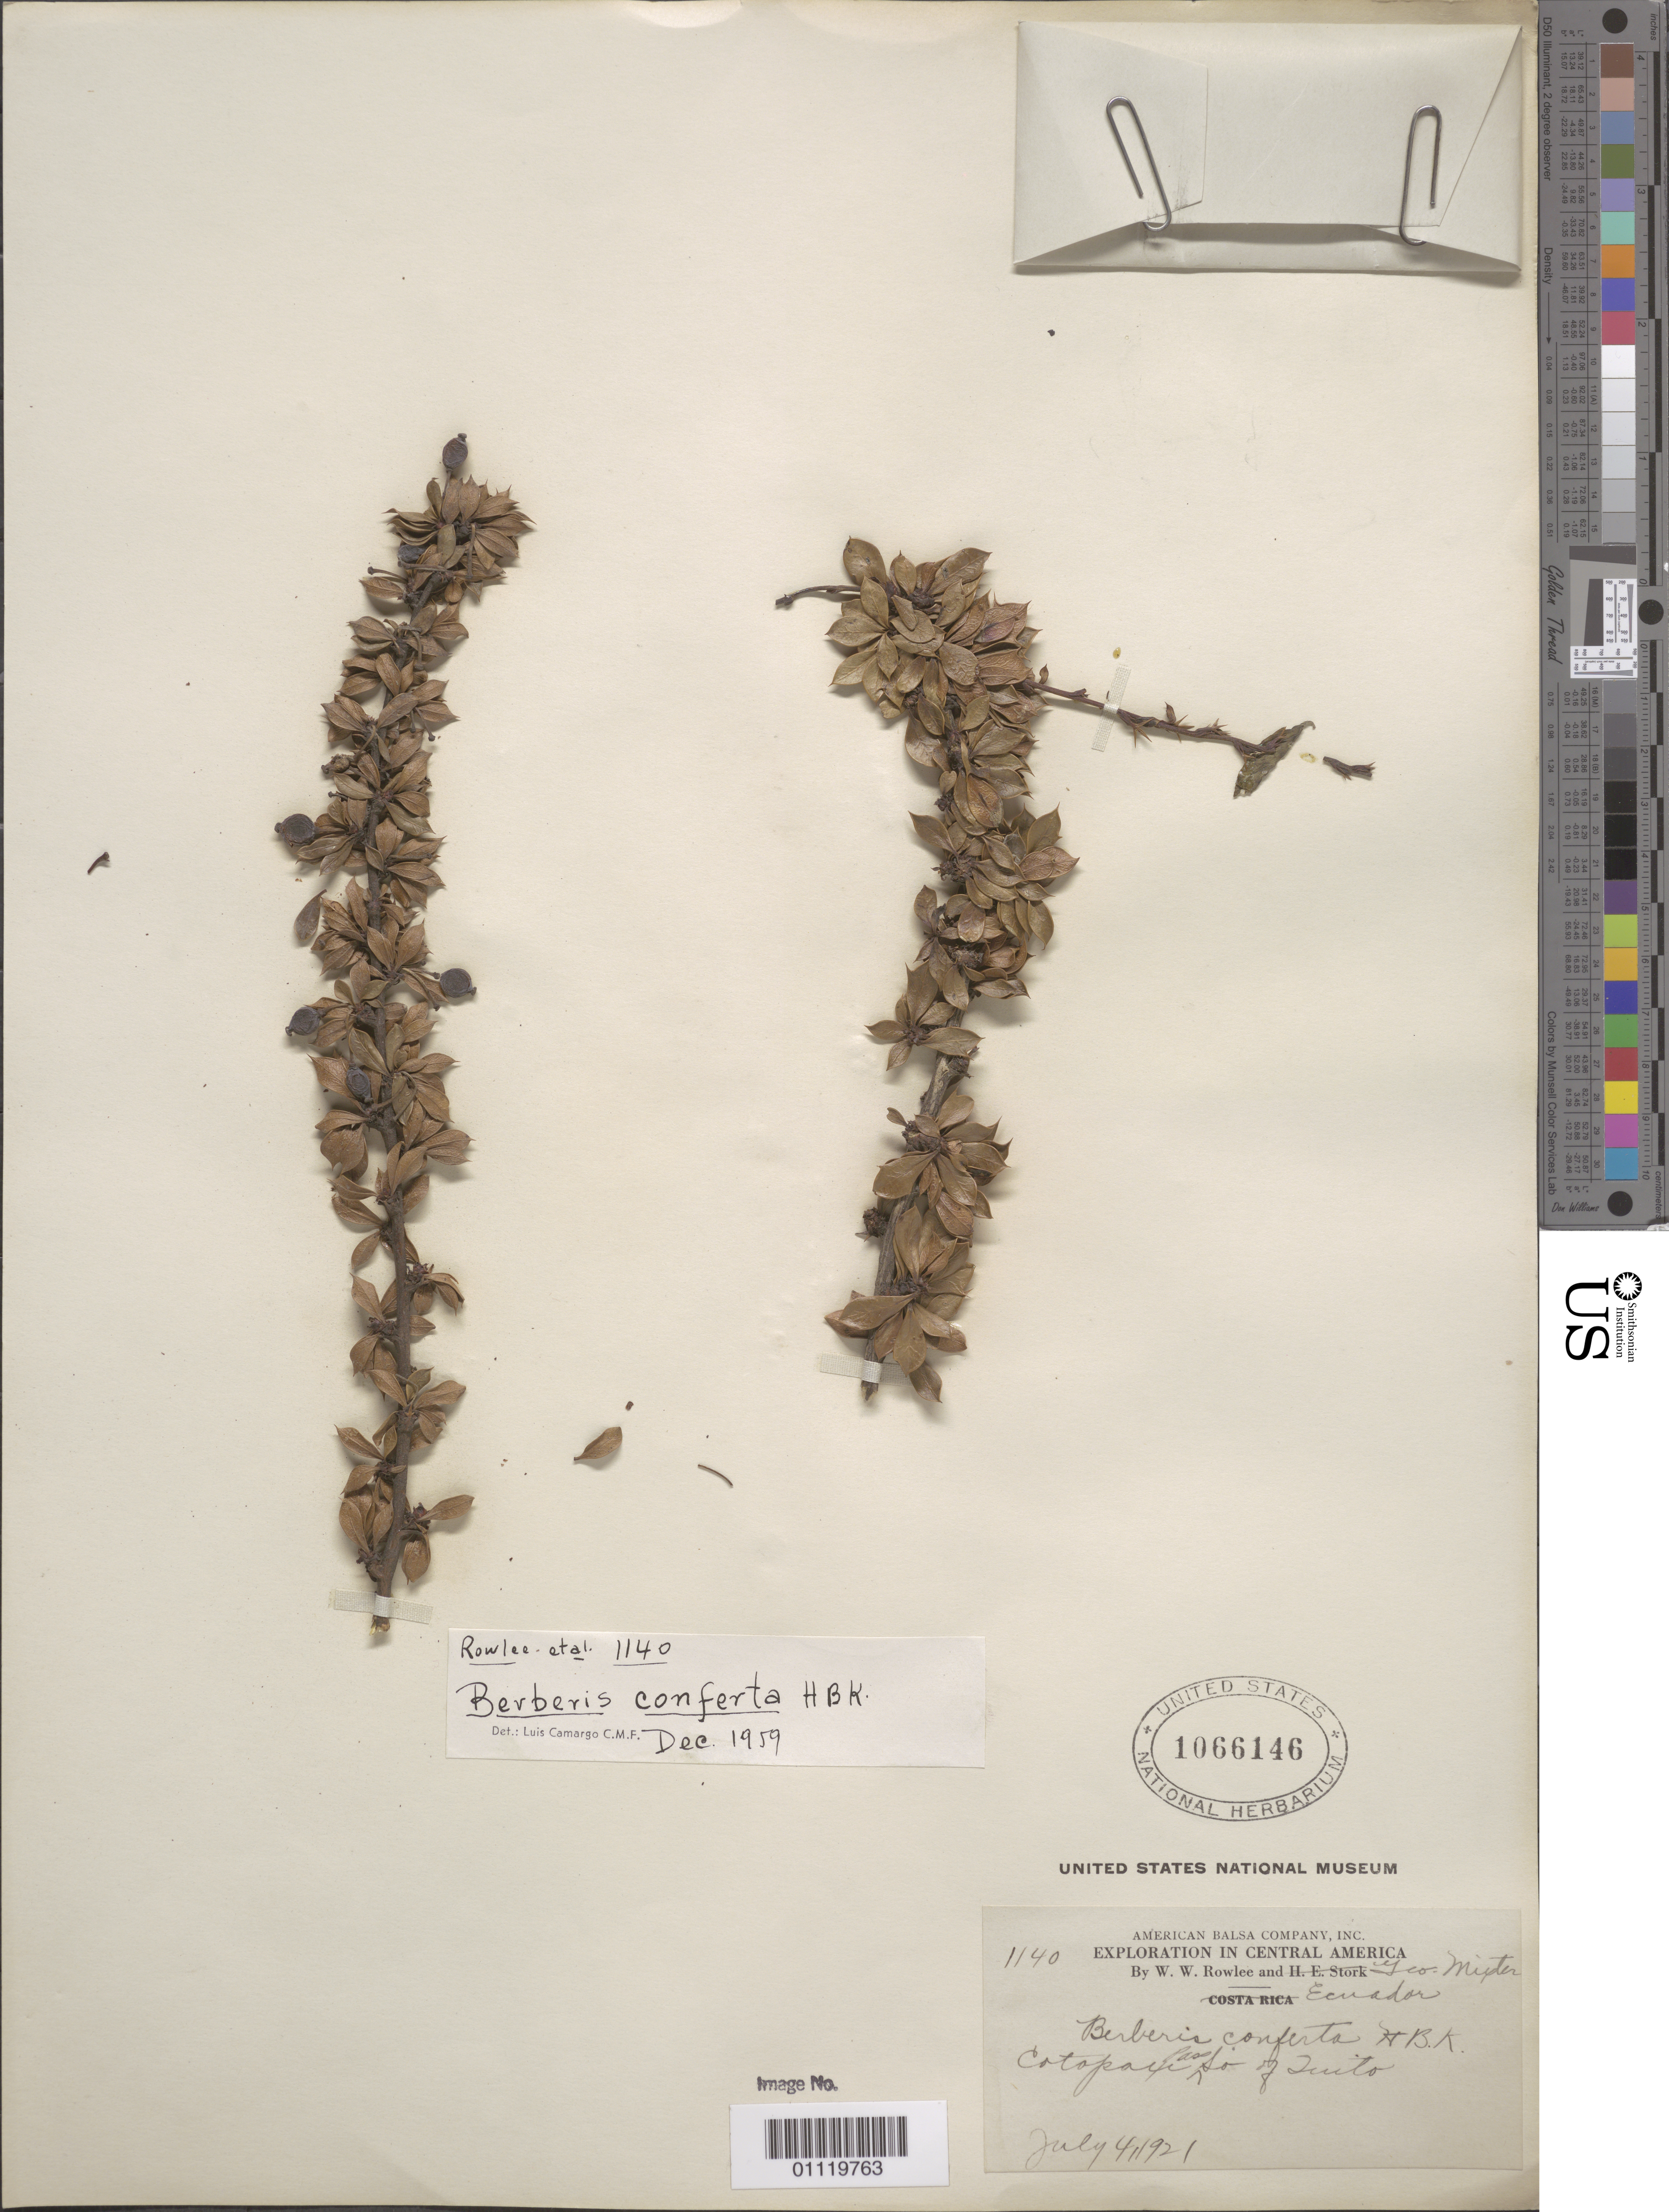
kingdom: Plantae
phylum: Tracheophyta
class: Magnoliopsida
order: Ranunculales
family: Berberidaceae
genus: Berberis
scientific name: Berberis lutea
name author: Ruiz & Pav.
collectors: W. W. Rowlee & G. Mixter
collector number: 1140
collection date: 1921-07-04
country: Ecuador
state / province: Cotopaxi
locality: Possibly Paso So Juito.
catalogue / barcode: US 1066146